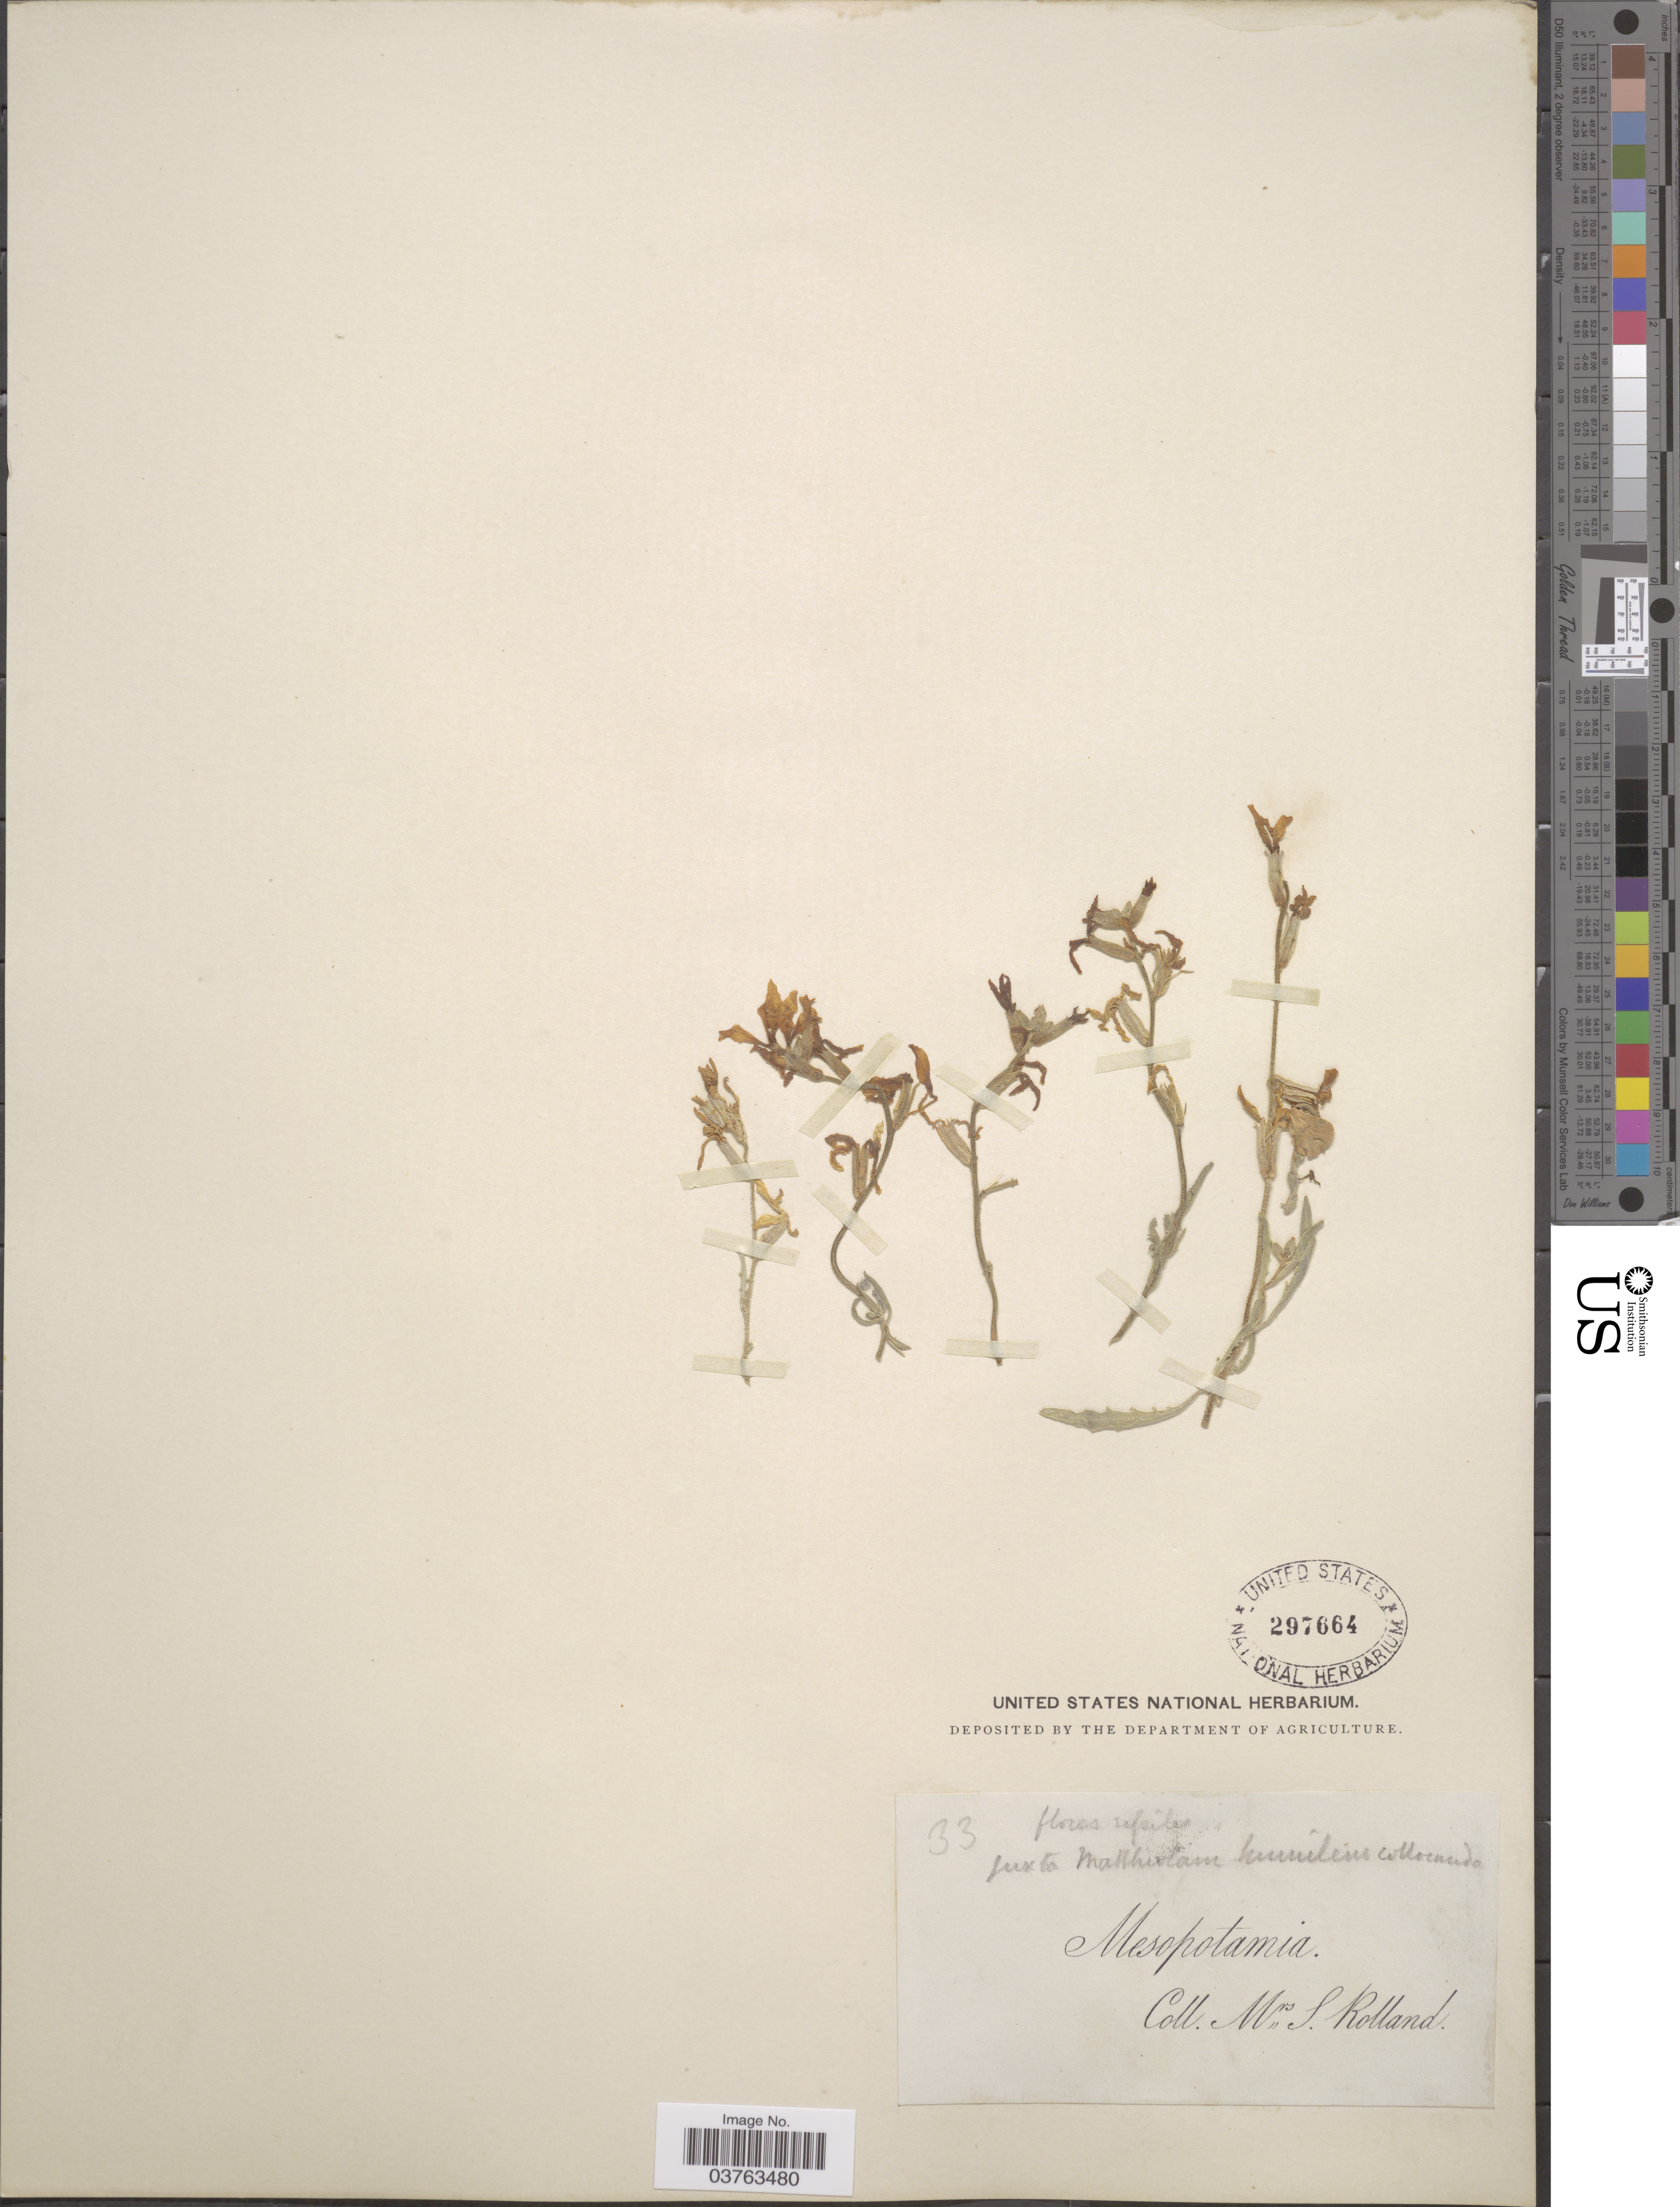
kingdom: Plantae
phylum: Tracheophyta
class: Magnoliopsida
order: Brassicales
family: Brassicaceae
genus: Matthiola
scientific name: Matthiola humilis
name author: DC.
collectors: S. Rolland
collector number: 33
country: Turkey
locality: Mesopotamia.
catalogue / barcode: US 297664